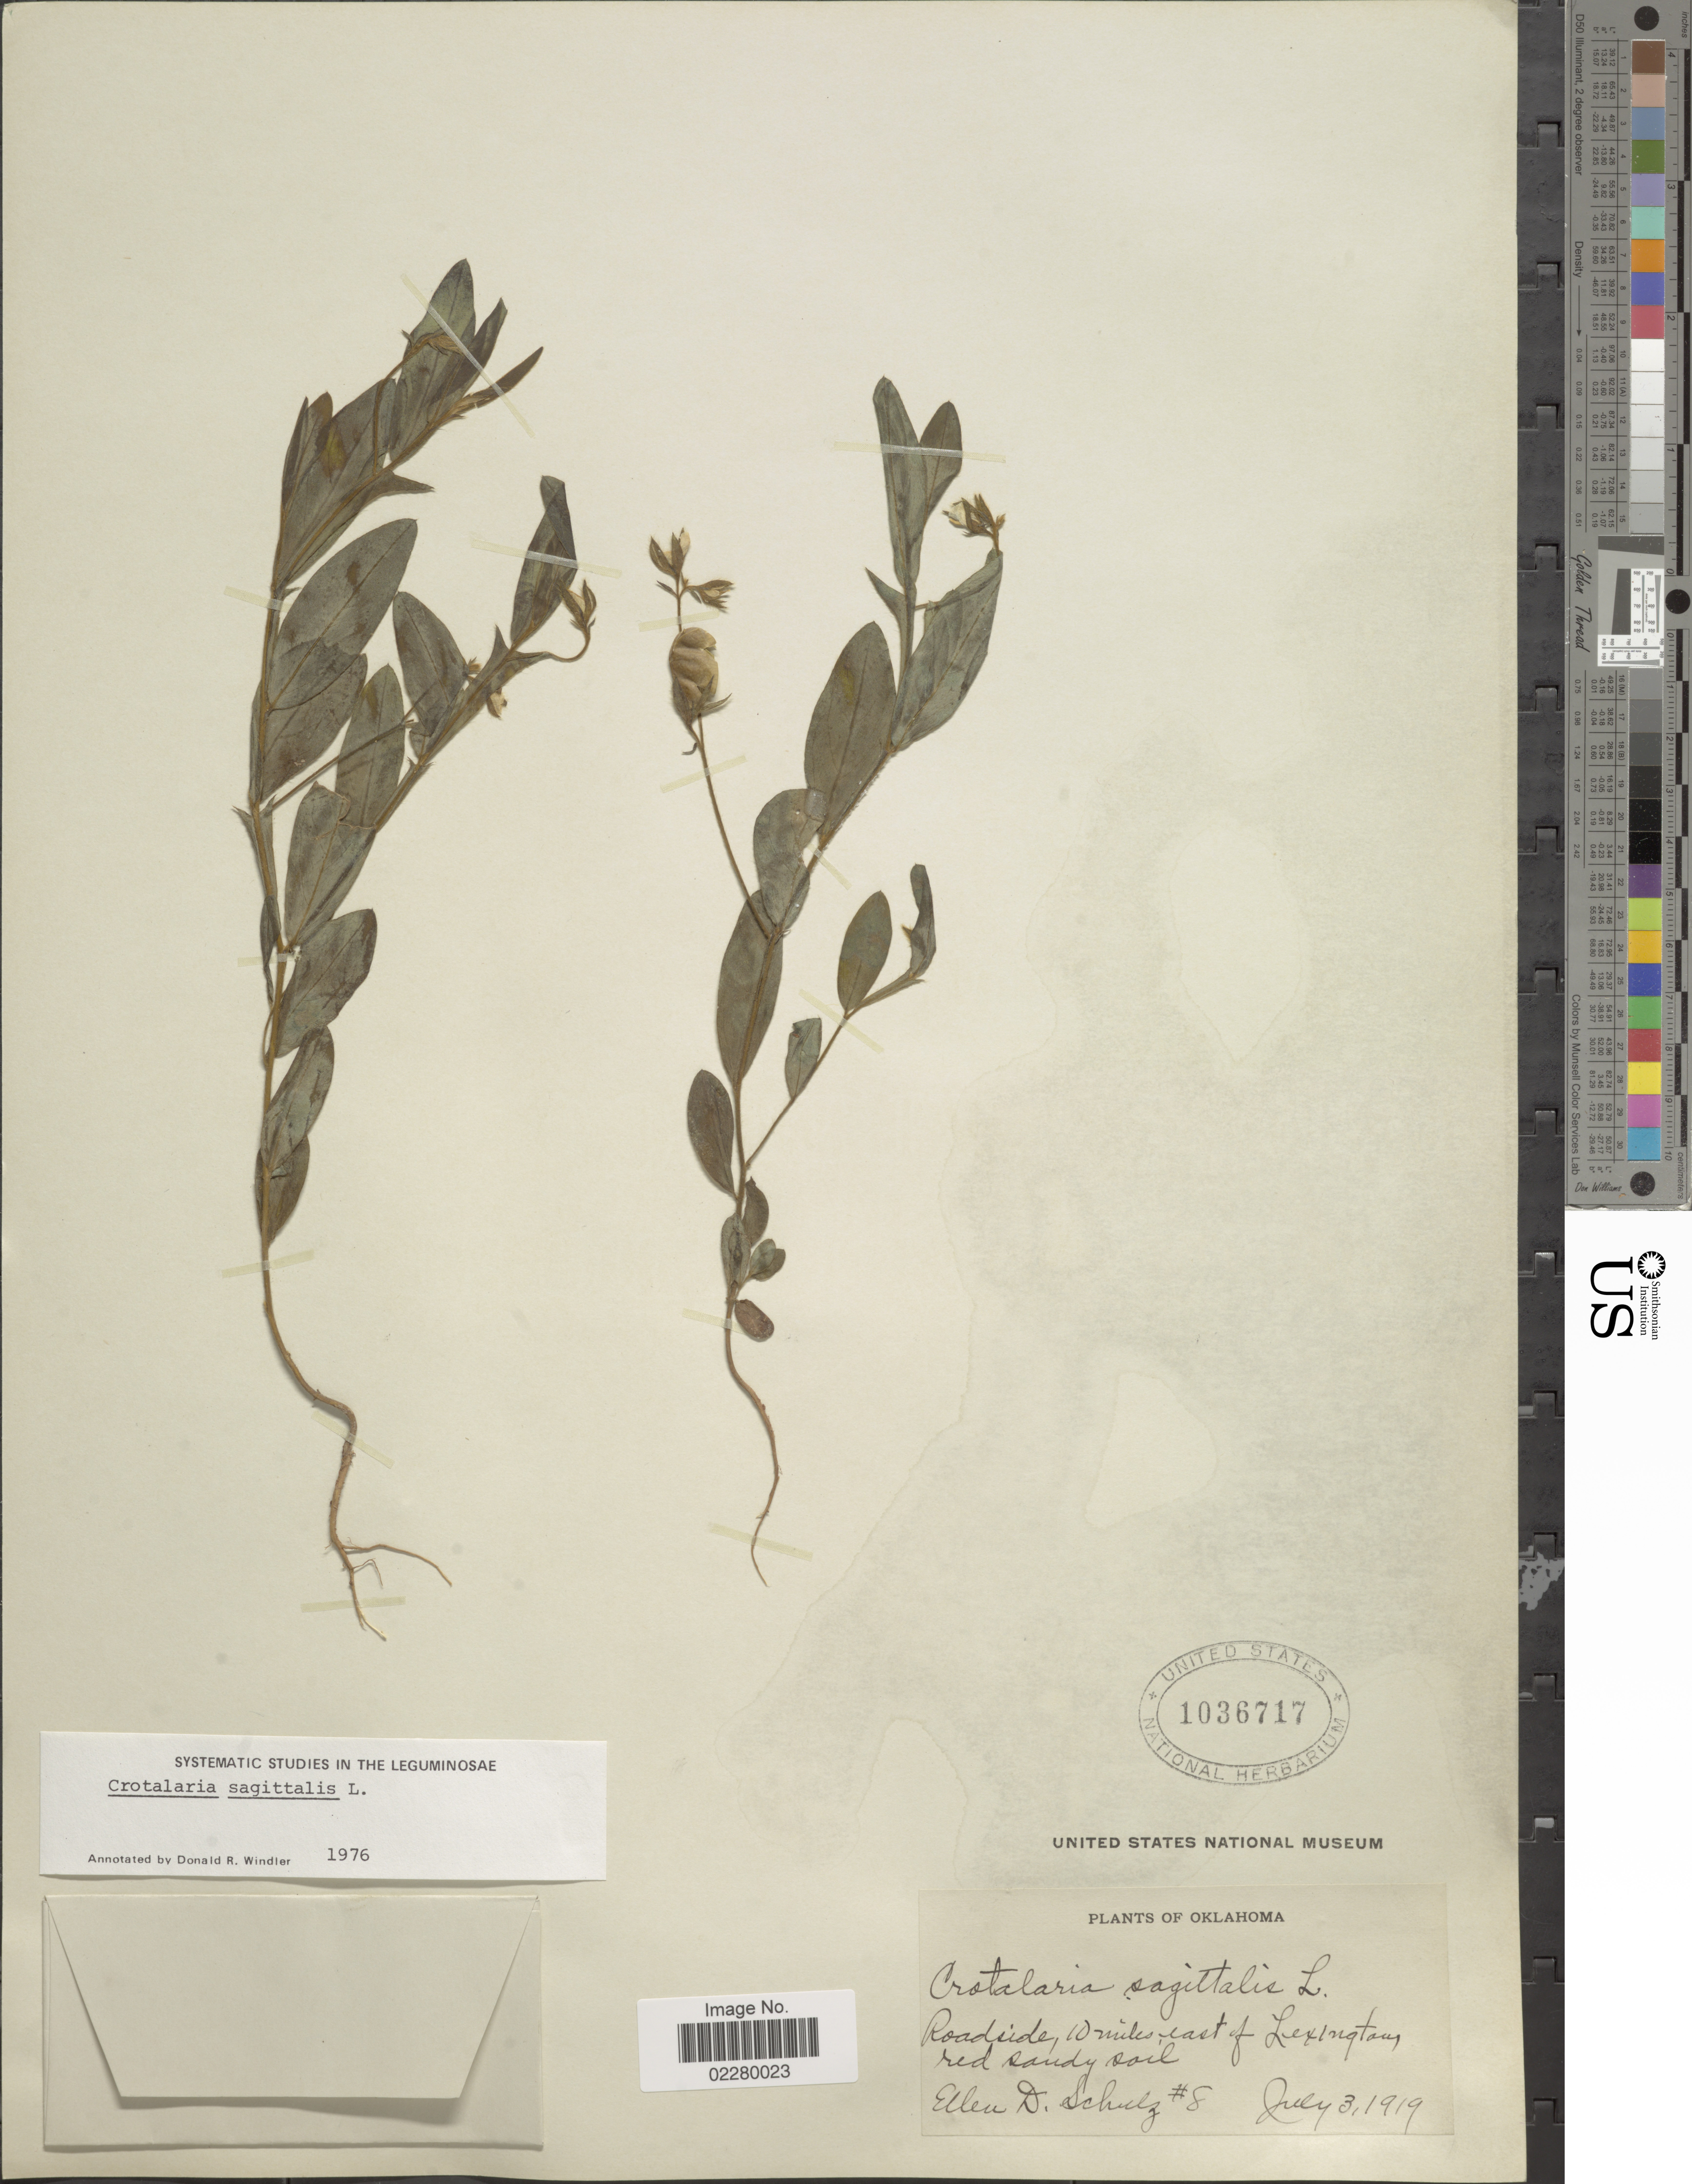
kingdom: Plantae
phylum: Tracheophyta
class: Magnoliopsida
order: Fabales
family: Fabaceae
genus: Crotalaria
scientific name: Crotalaria sagittalis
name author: L.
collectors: E. D. Schulz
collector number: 8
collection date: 1919-07-03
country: United States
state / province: Oklahoma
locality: Roadside, 10 miles, east of Lexington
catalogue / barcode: US 1036717